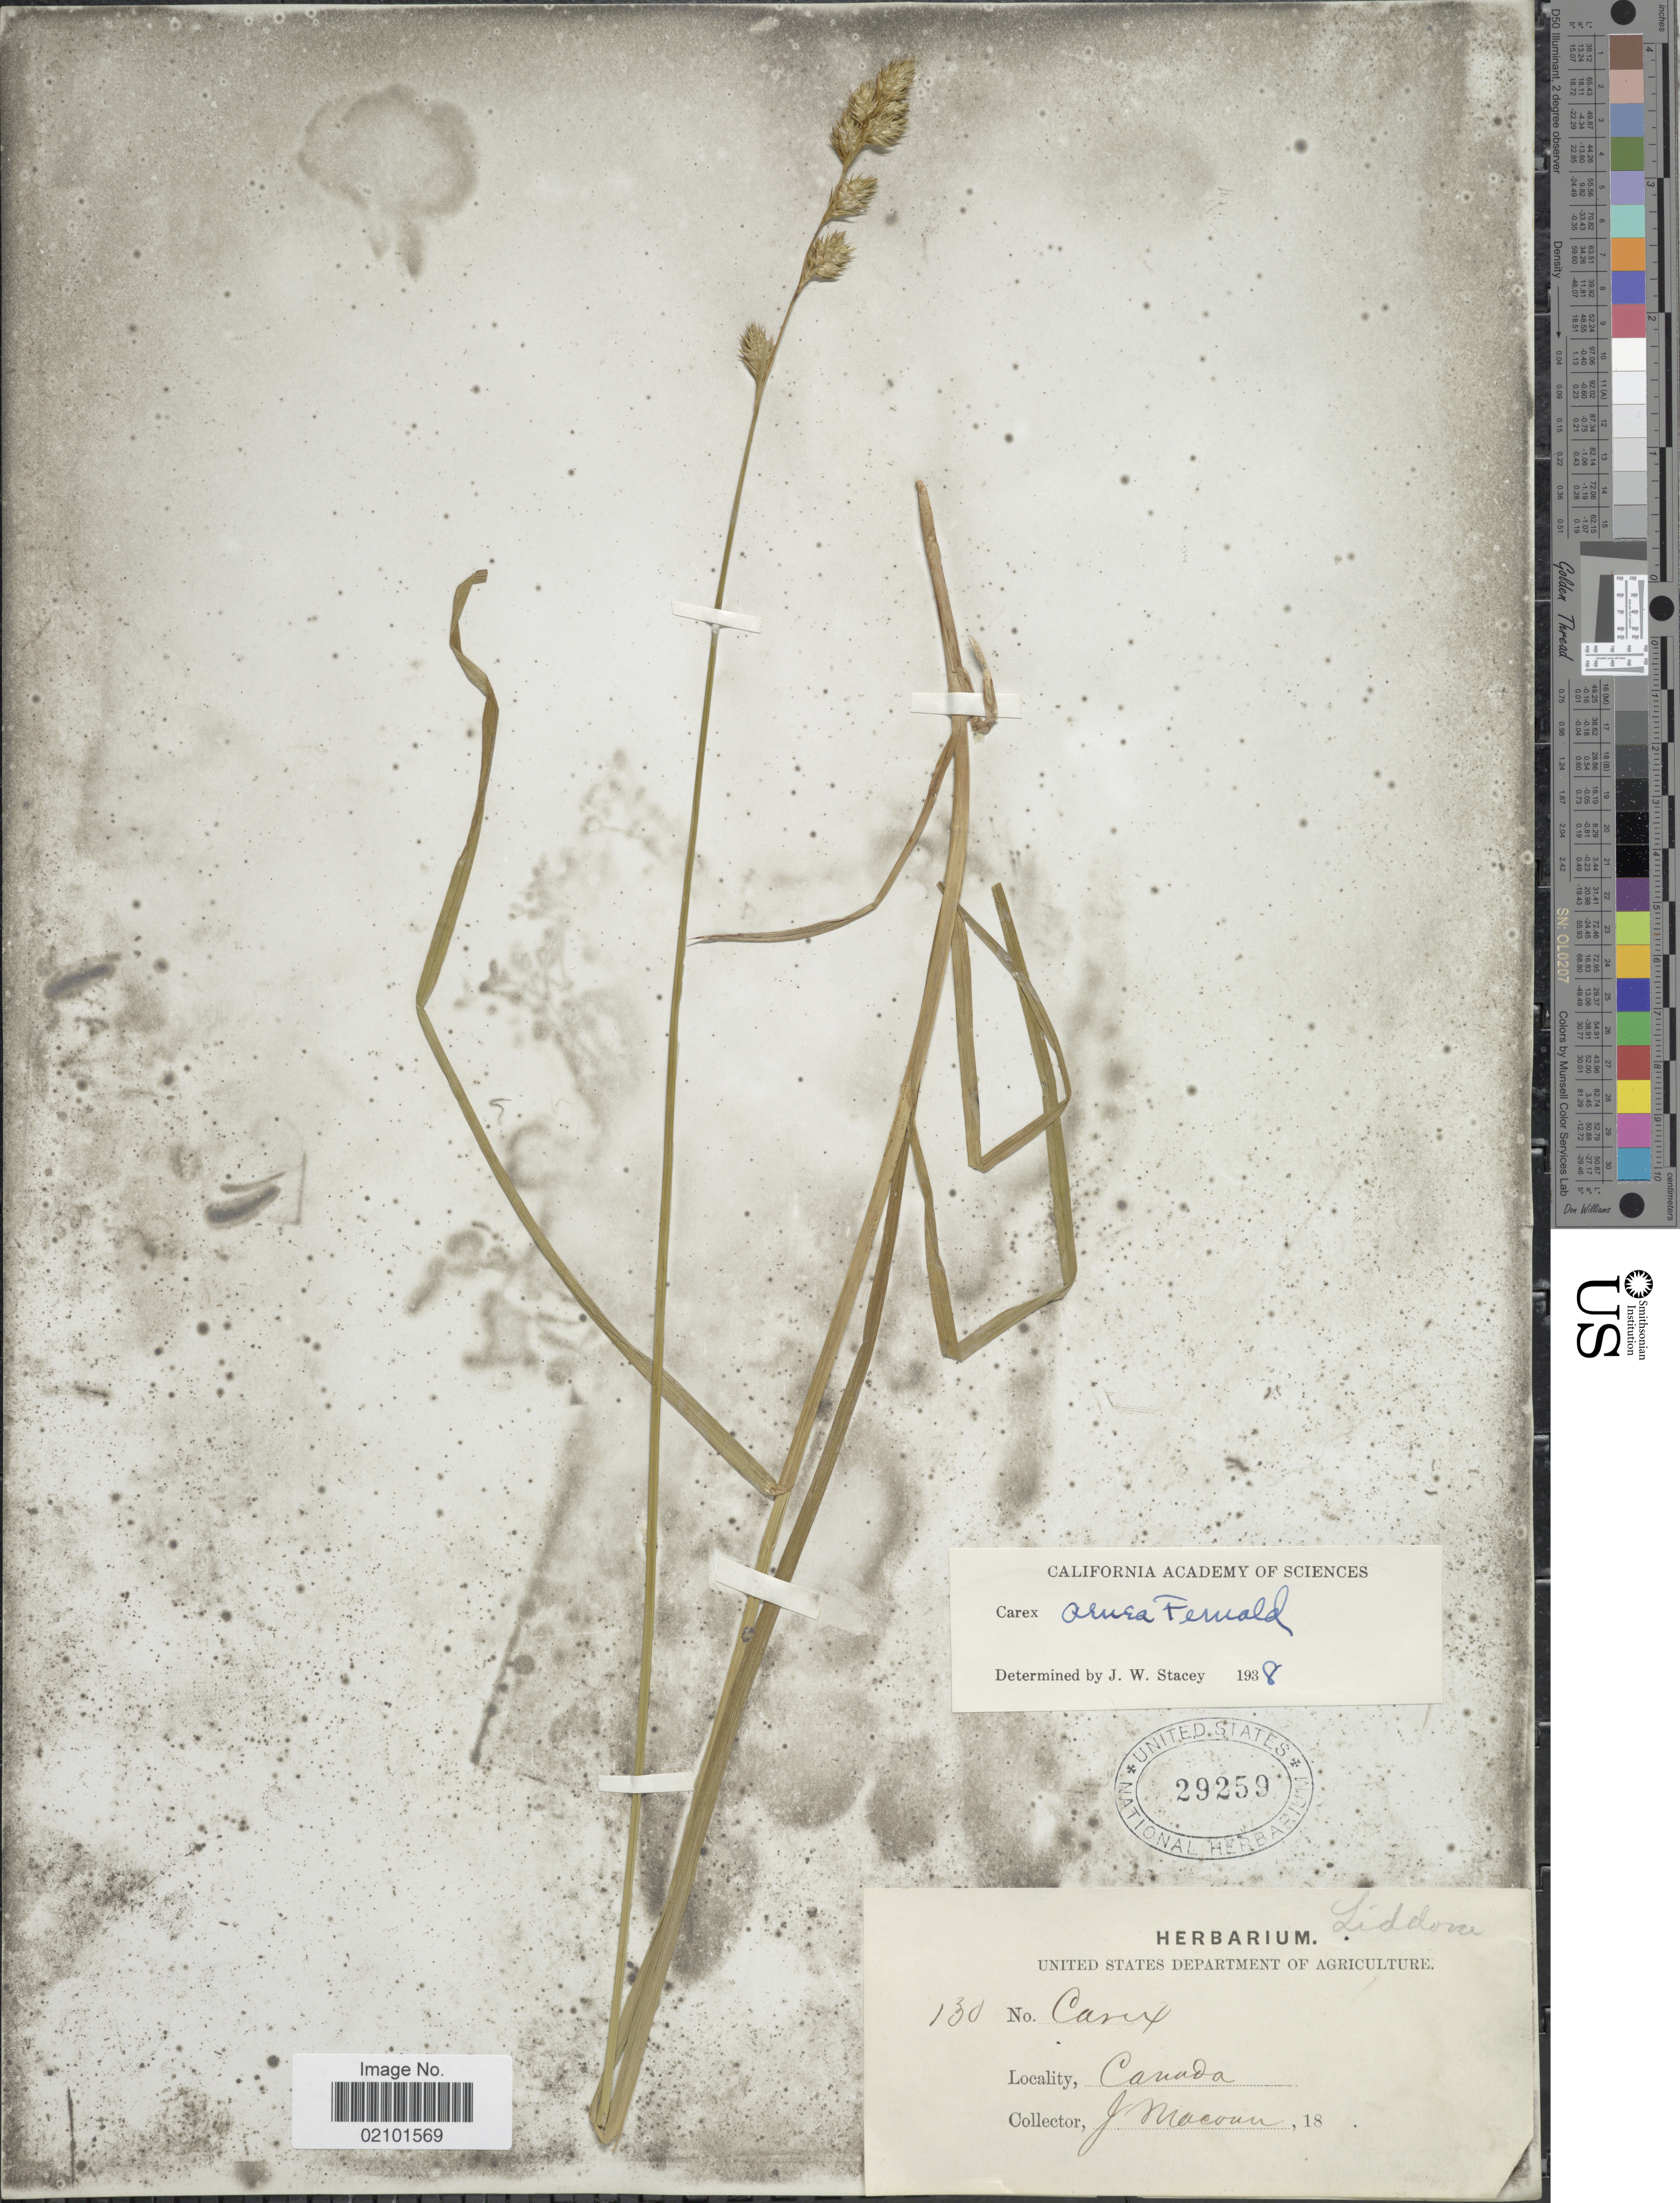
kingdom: Plantae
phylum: Tracheophyta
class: Liliopsida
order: Poales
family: Cyperaceae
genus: Carex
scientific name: Carex foenea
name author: Willd.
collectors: J. Macoun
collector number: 130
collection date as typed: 18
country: Canada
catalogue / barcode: US 29259